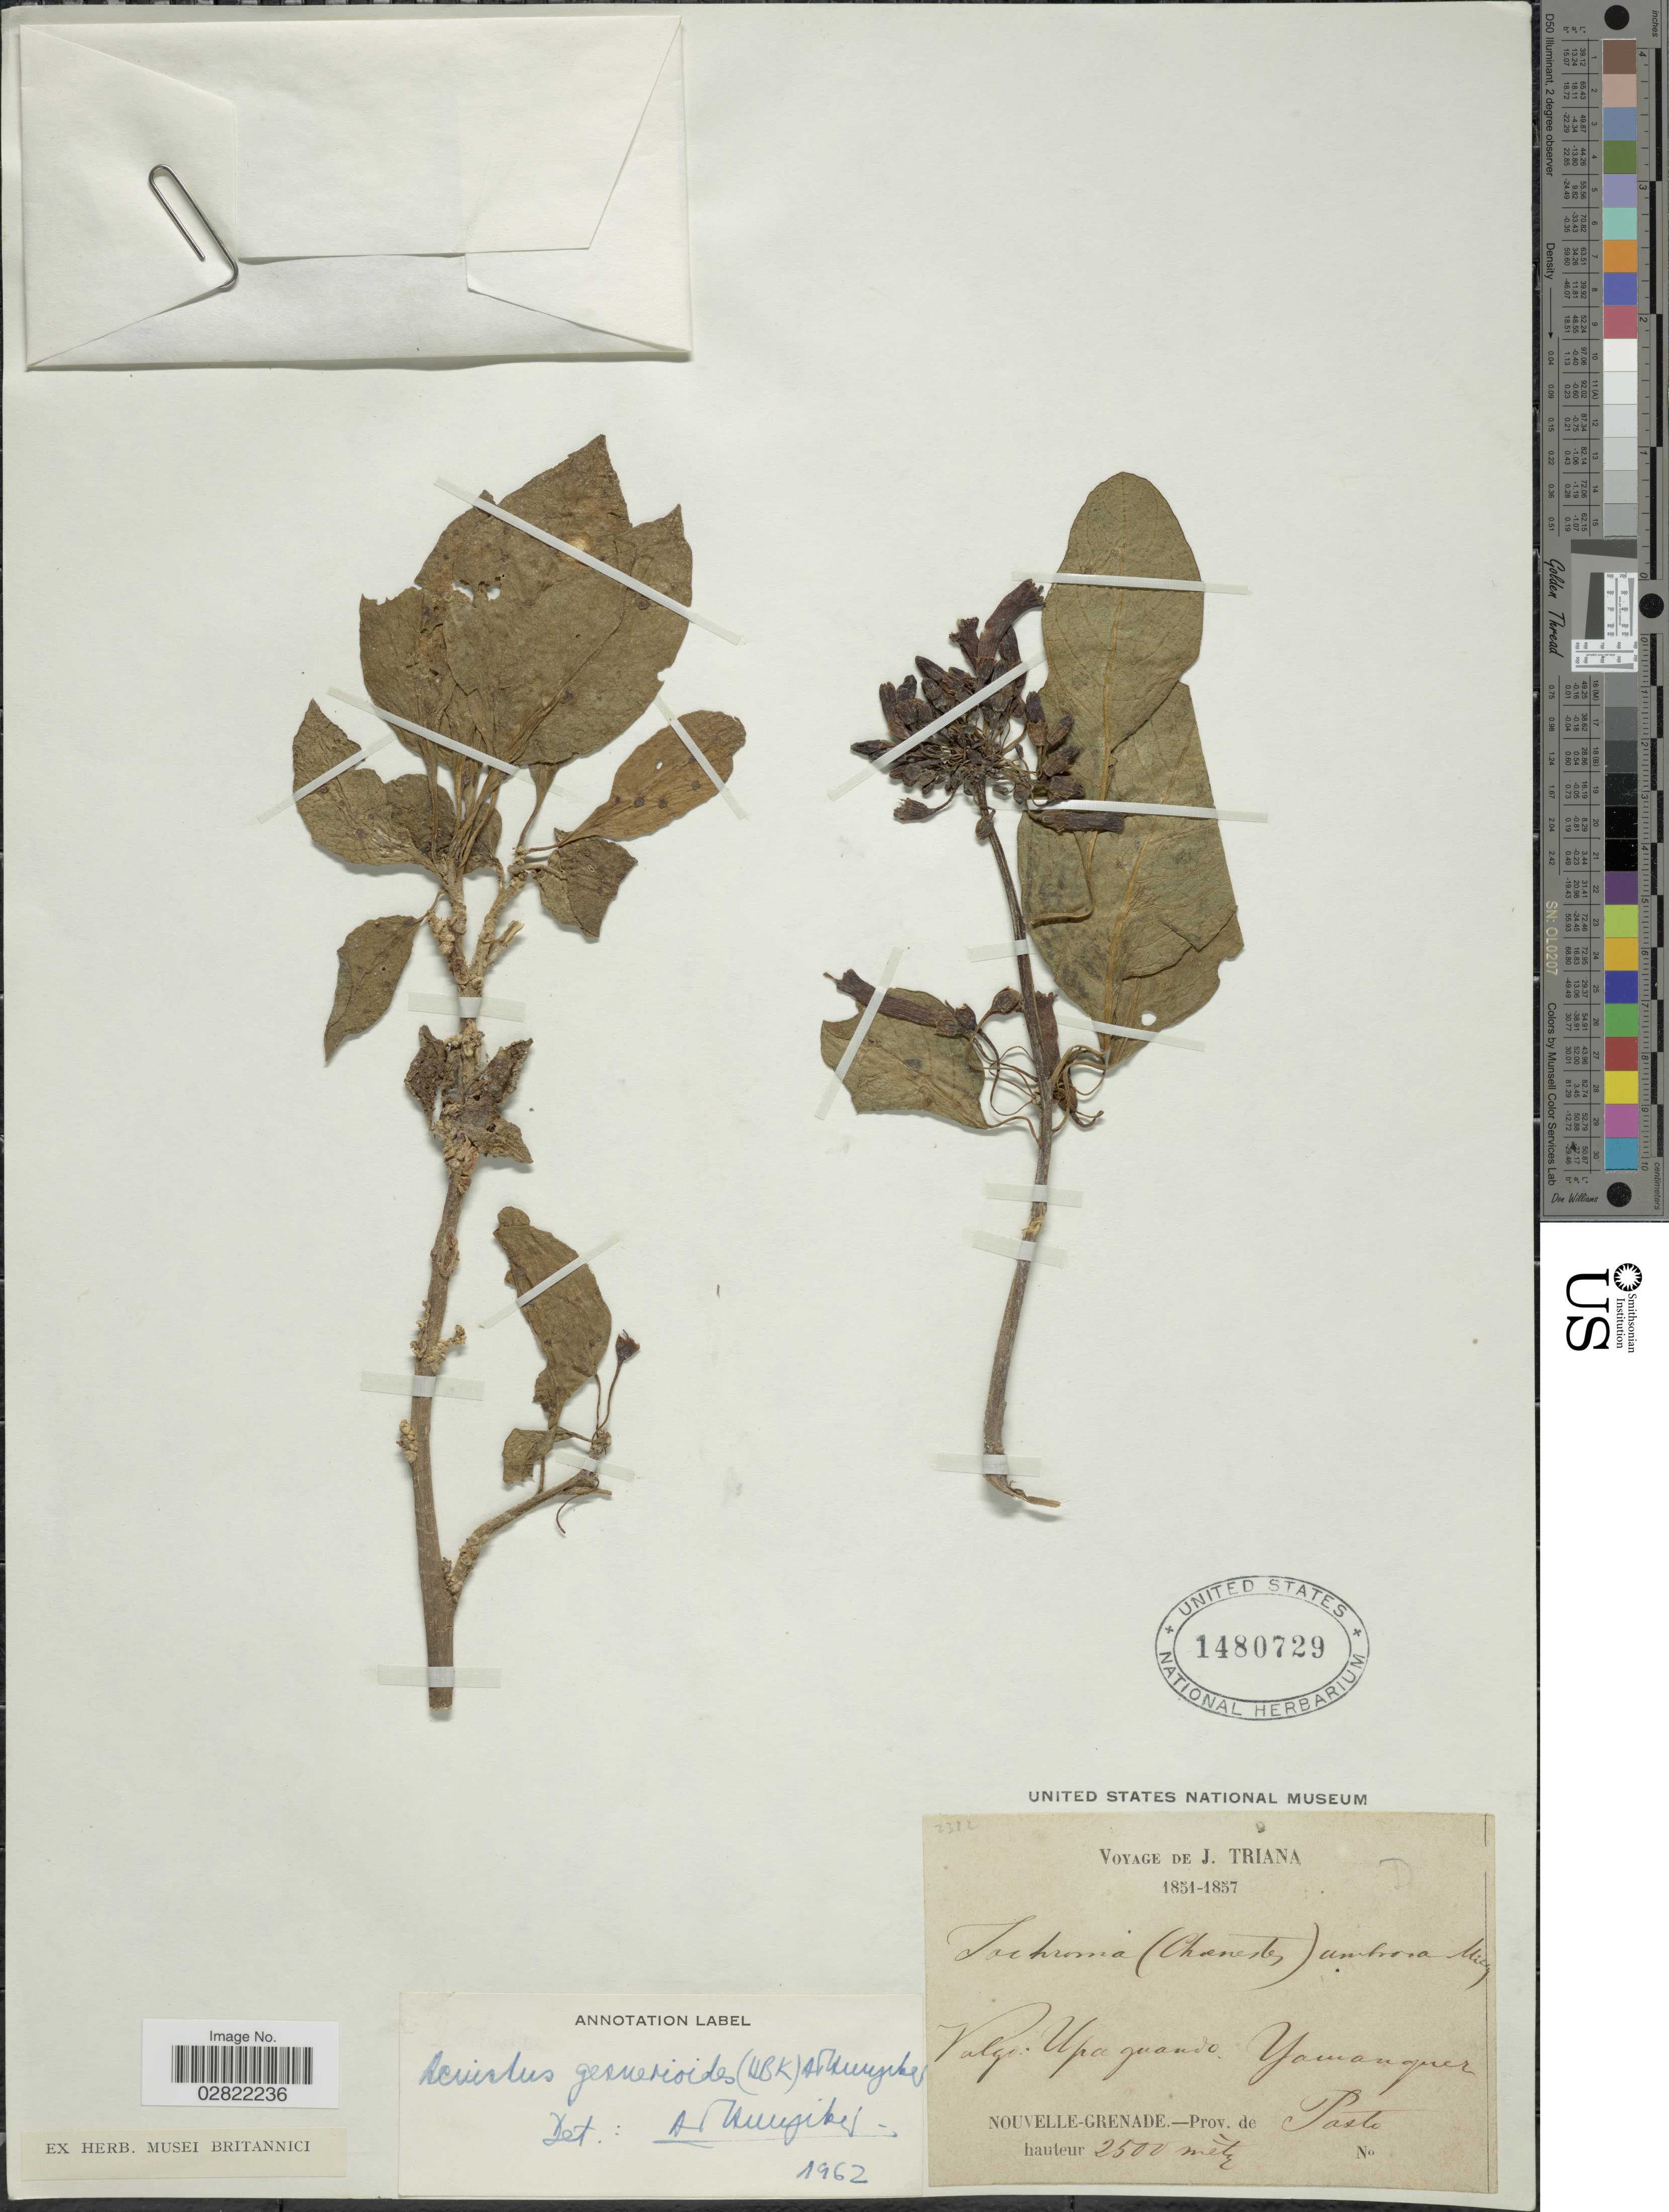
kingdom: Plantae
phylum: Tracheophyta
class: Magnoliopsida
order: Solanales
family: Solanaceae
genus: Iochroma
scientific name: Iochroma gesnerioides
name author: (Kunth) Miers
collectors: J. Triana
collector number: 2312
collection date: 1851/1857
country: Colombia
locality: Yamanquer, Nouvelle-Grenade - Prov. de Pasto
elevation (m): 2500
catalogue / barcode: US 1480729